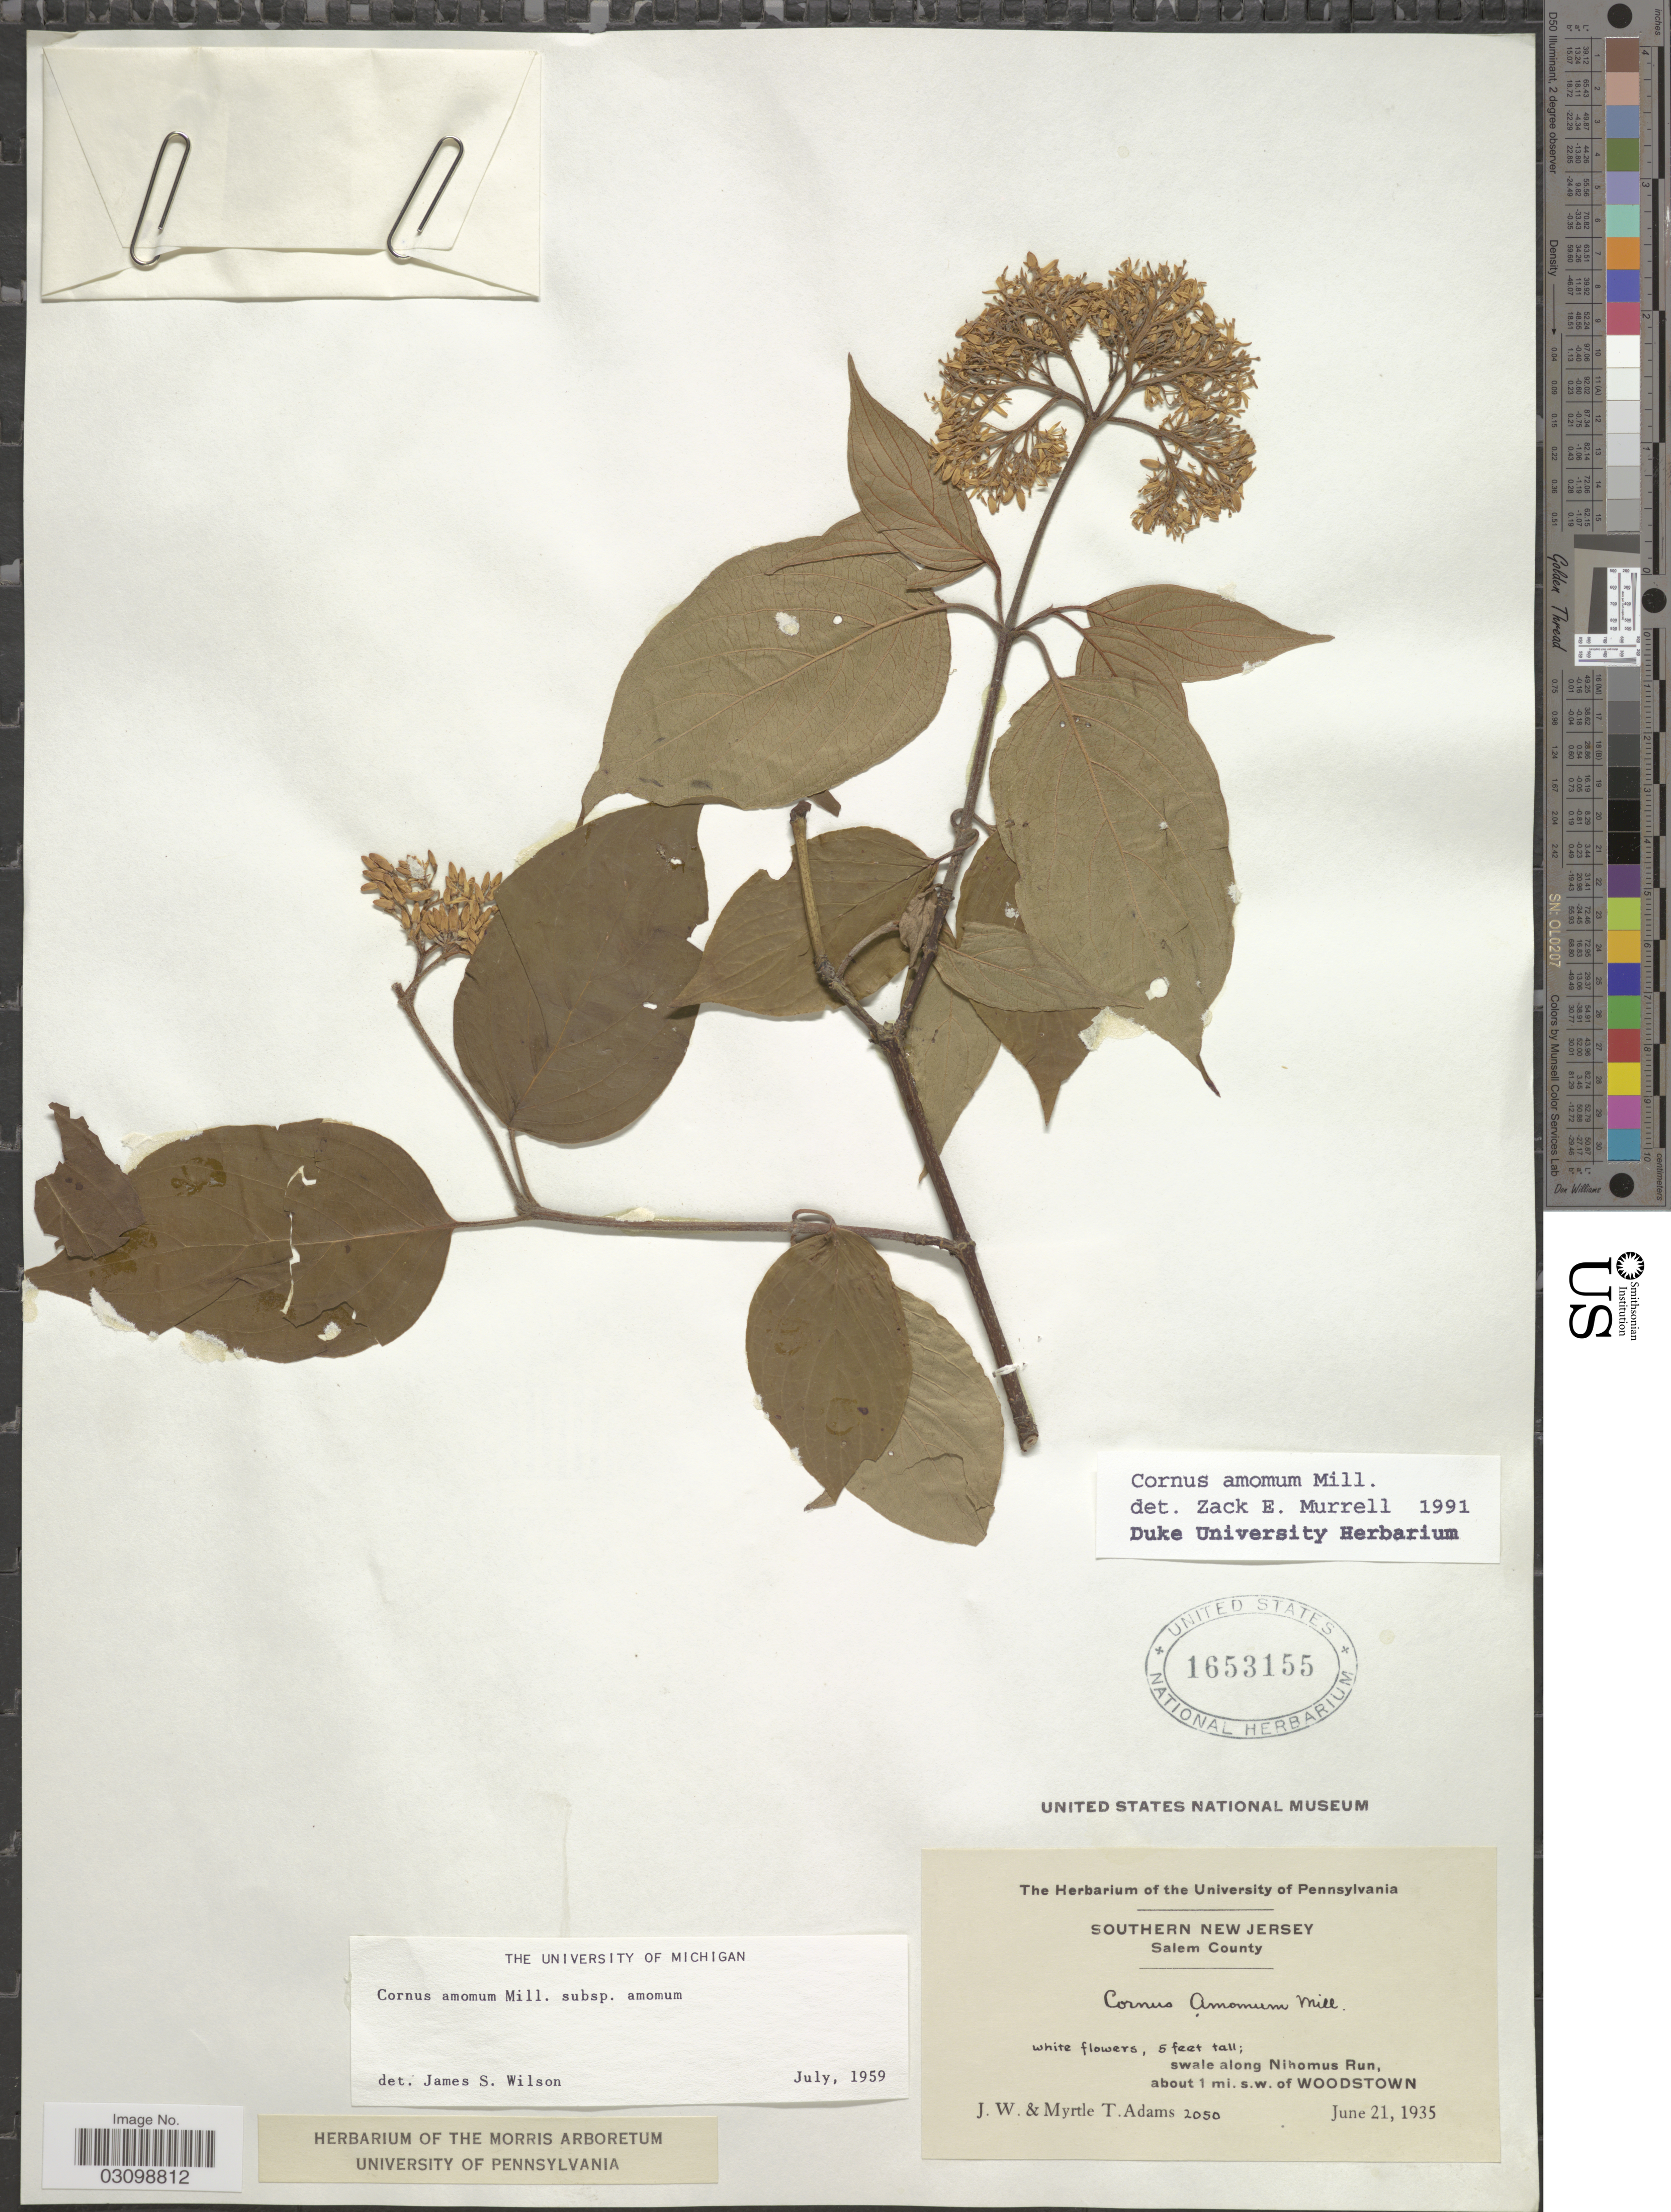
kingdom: Plantae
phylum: Tracheophyta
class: Magnoliopsida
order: Cornales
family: Cornaceae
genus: Cornus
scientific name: Cornus amomum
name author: Mill.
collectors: J. Adams & M. T. Adams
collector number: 2050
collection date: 1935-06-21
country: United States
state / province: New Jersey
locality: Southern New Jersey. Salem County. Swale along Nihomus Run, about 1 mi. s.w. of Woodstown.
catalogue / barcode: US 1653155